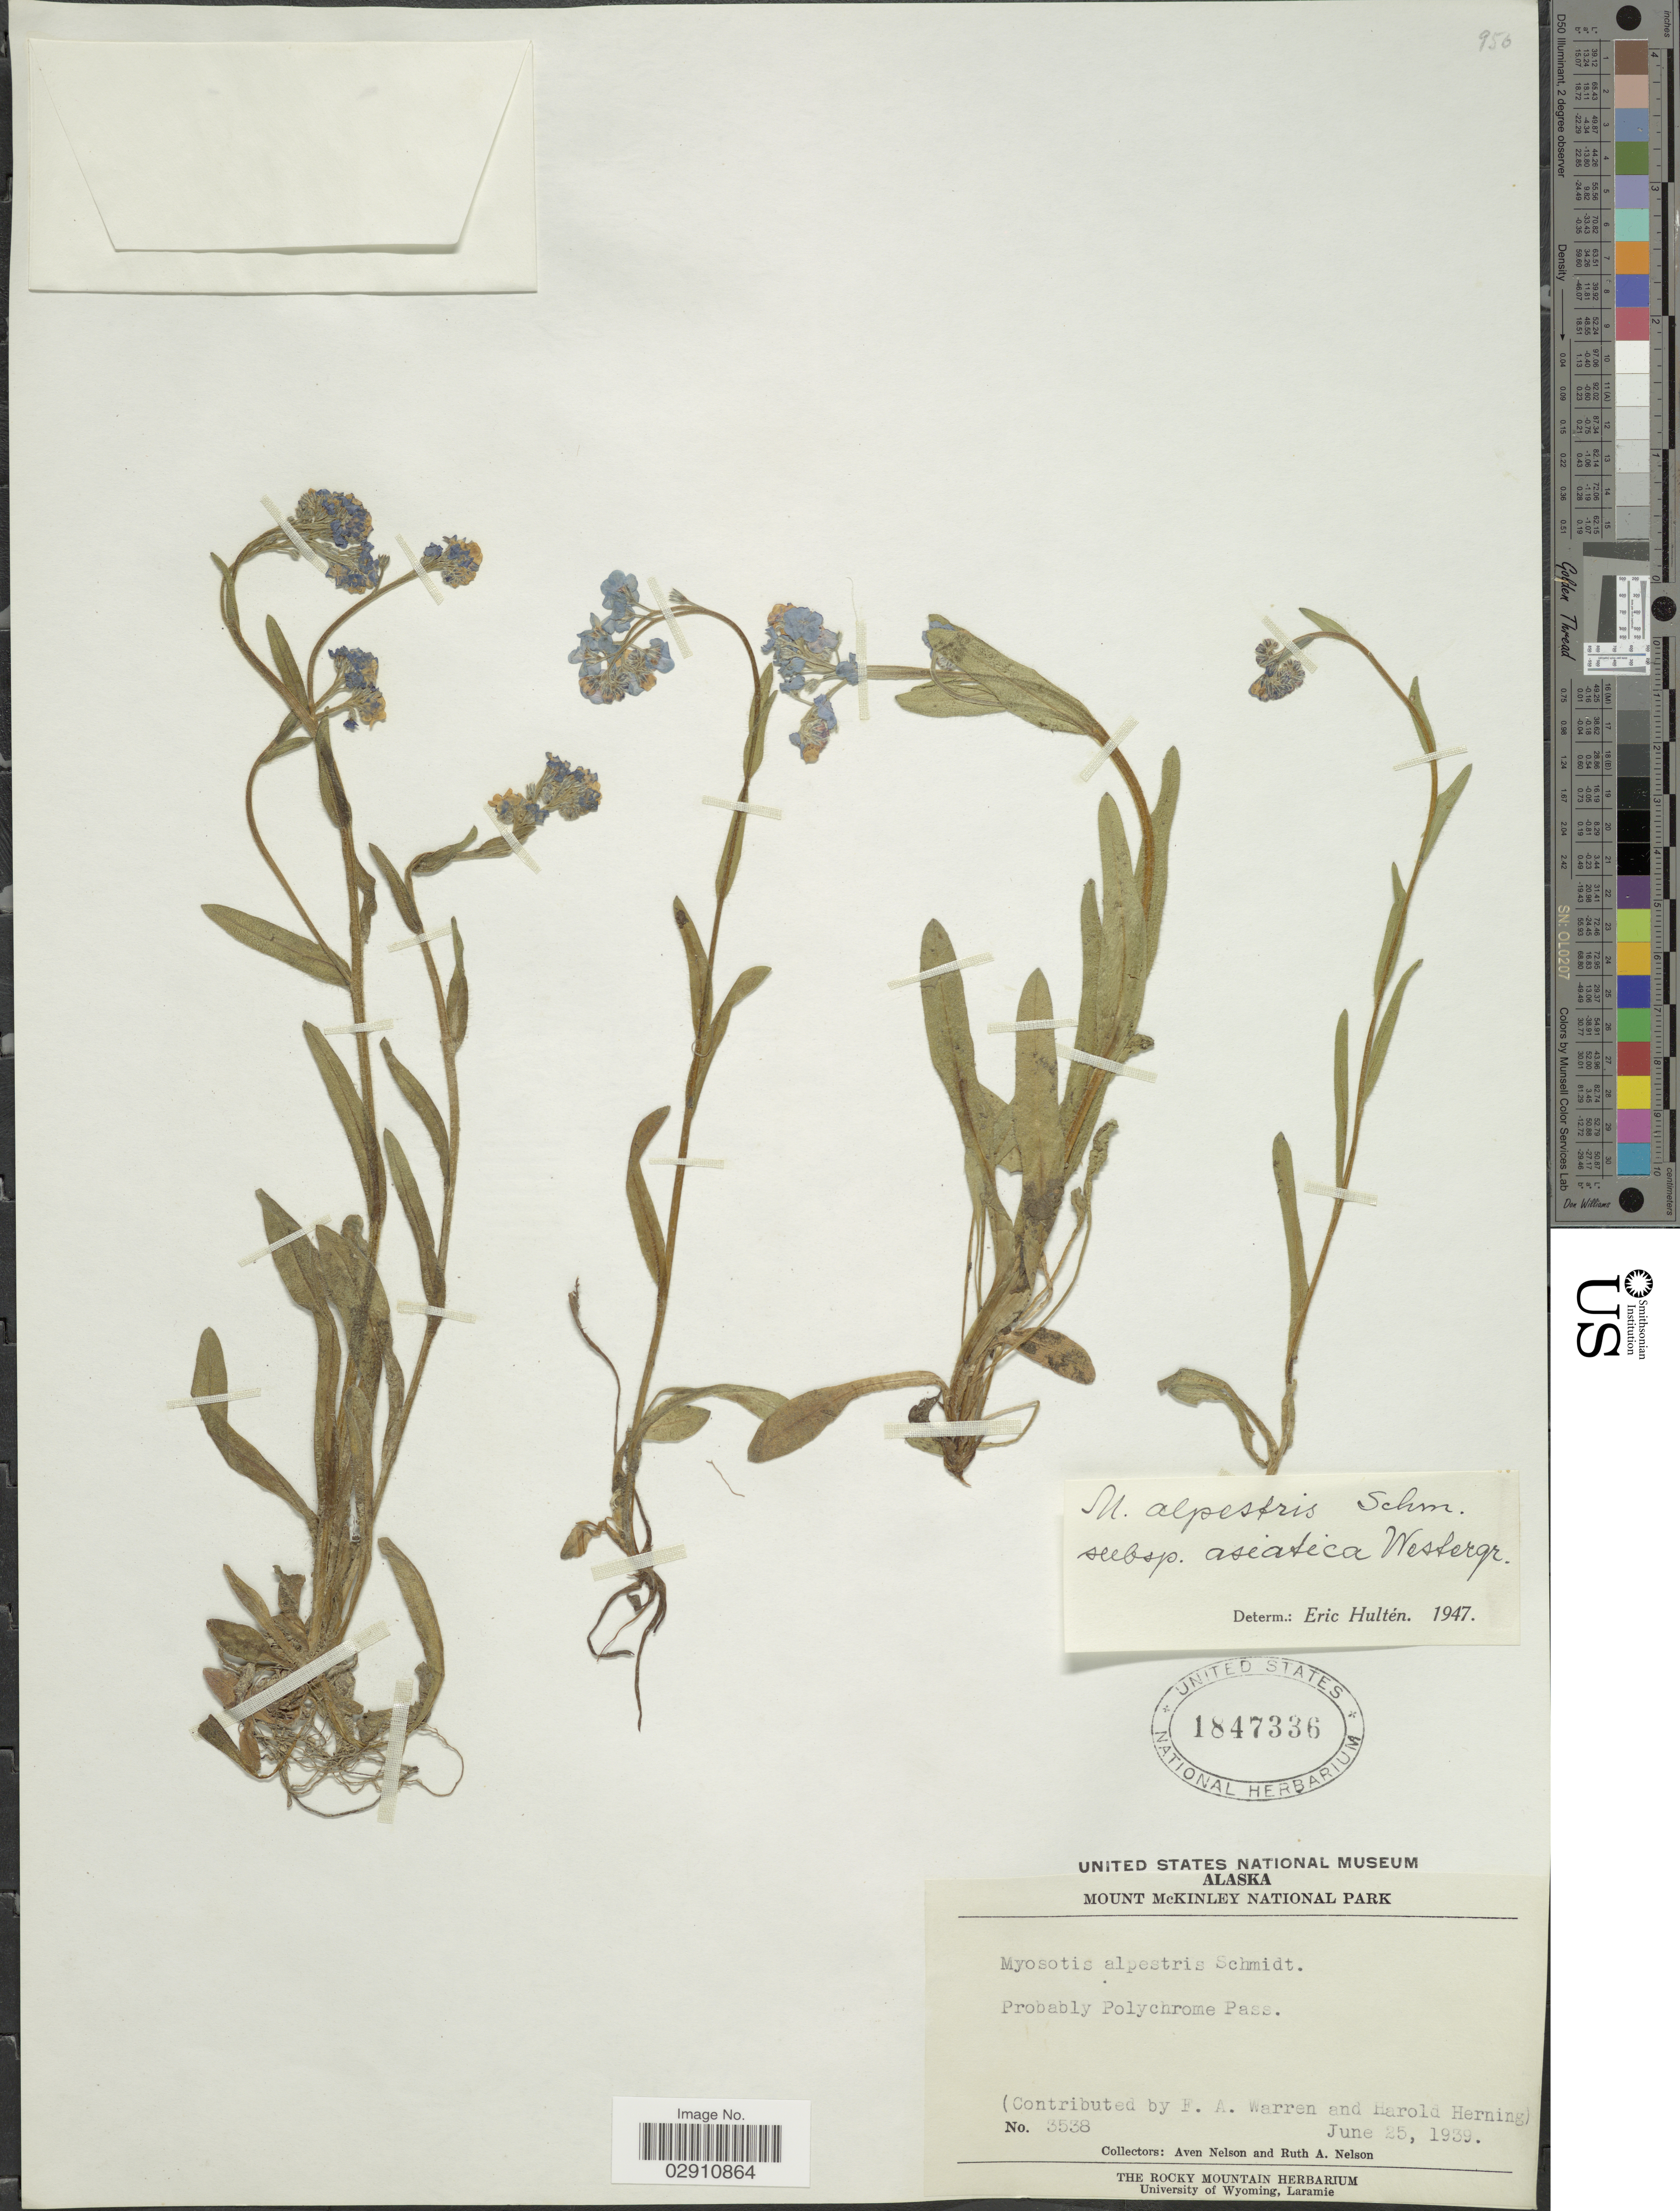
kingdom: Plantae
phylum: Tracheophyta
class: Magnoliopsida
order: Boraginales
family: Boraginaceae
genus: Myosotis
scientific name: Myosotis alpestris subsp. asiatica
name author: Vestergr.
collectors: A. Nelson & R. A. Nelson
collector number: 3538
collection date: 1939-06-25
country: United States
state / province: Alaska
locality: Mount McKinley National Park. Probably Polychrome Pass.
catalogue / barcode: US 1847336